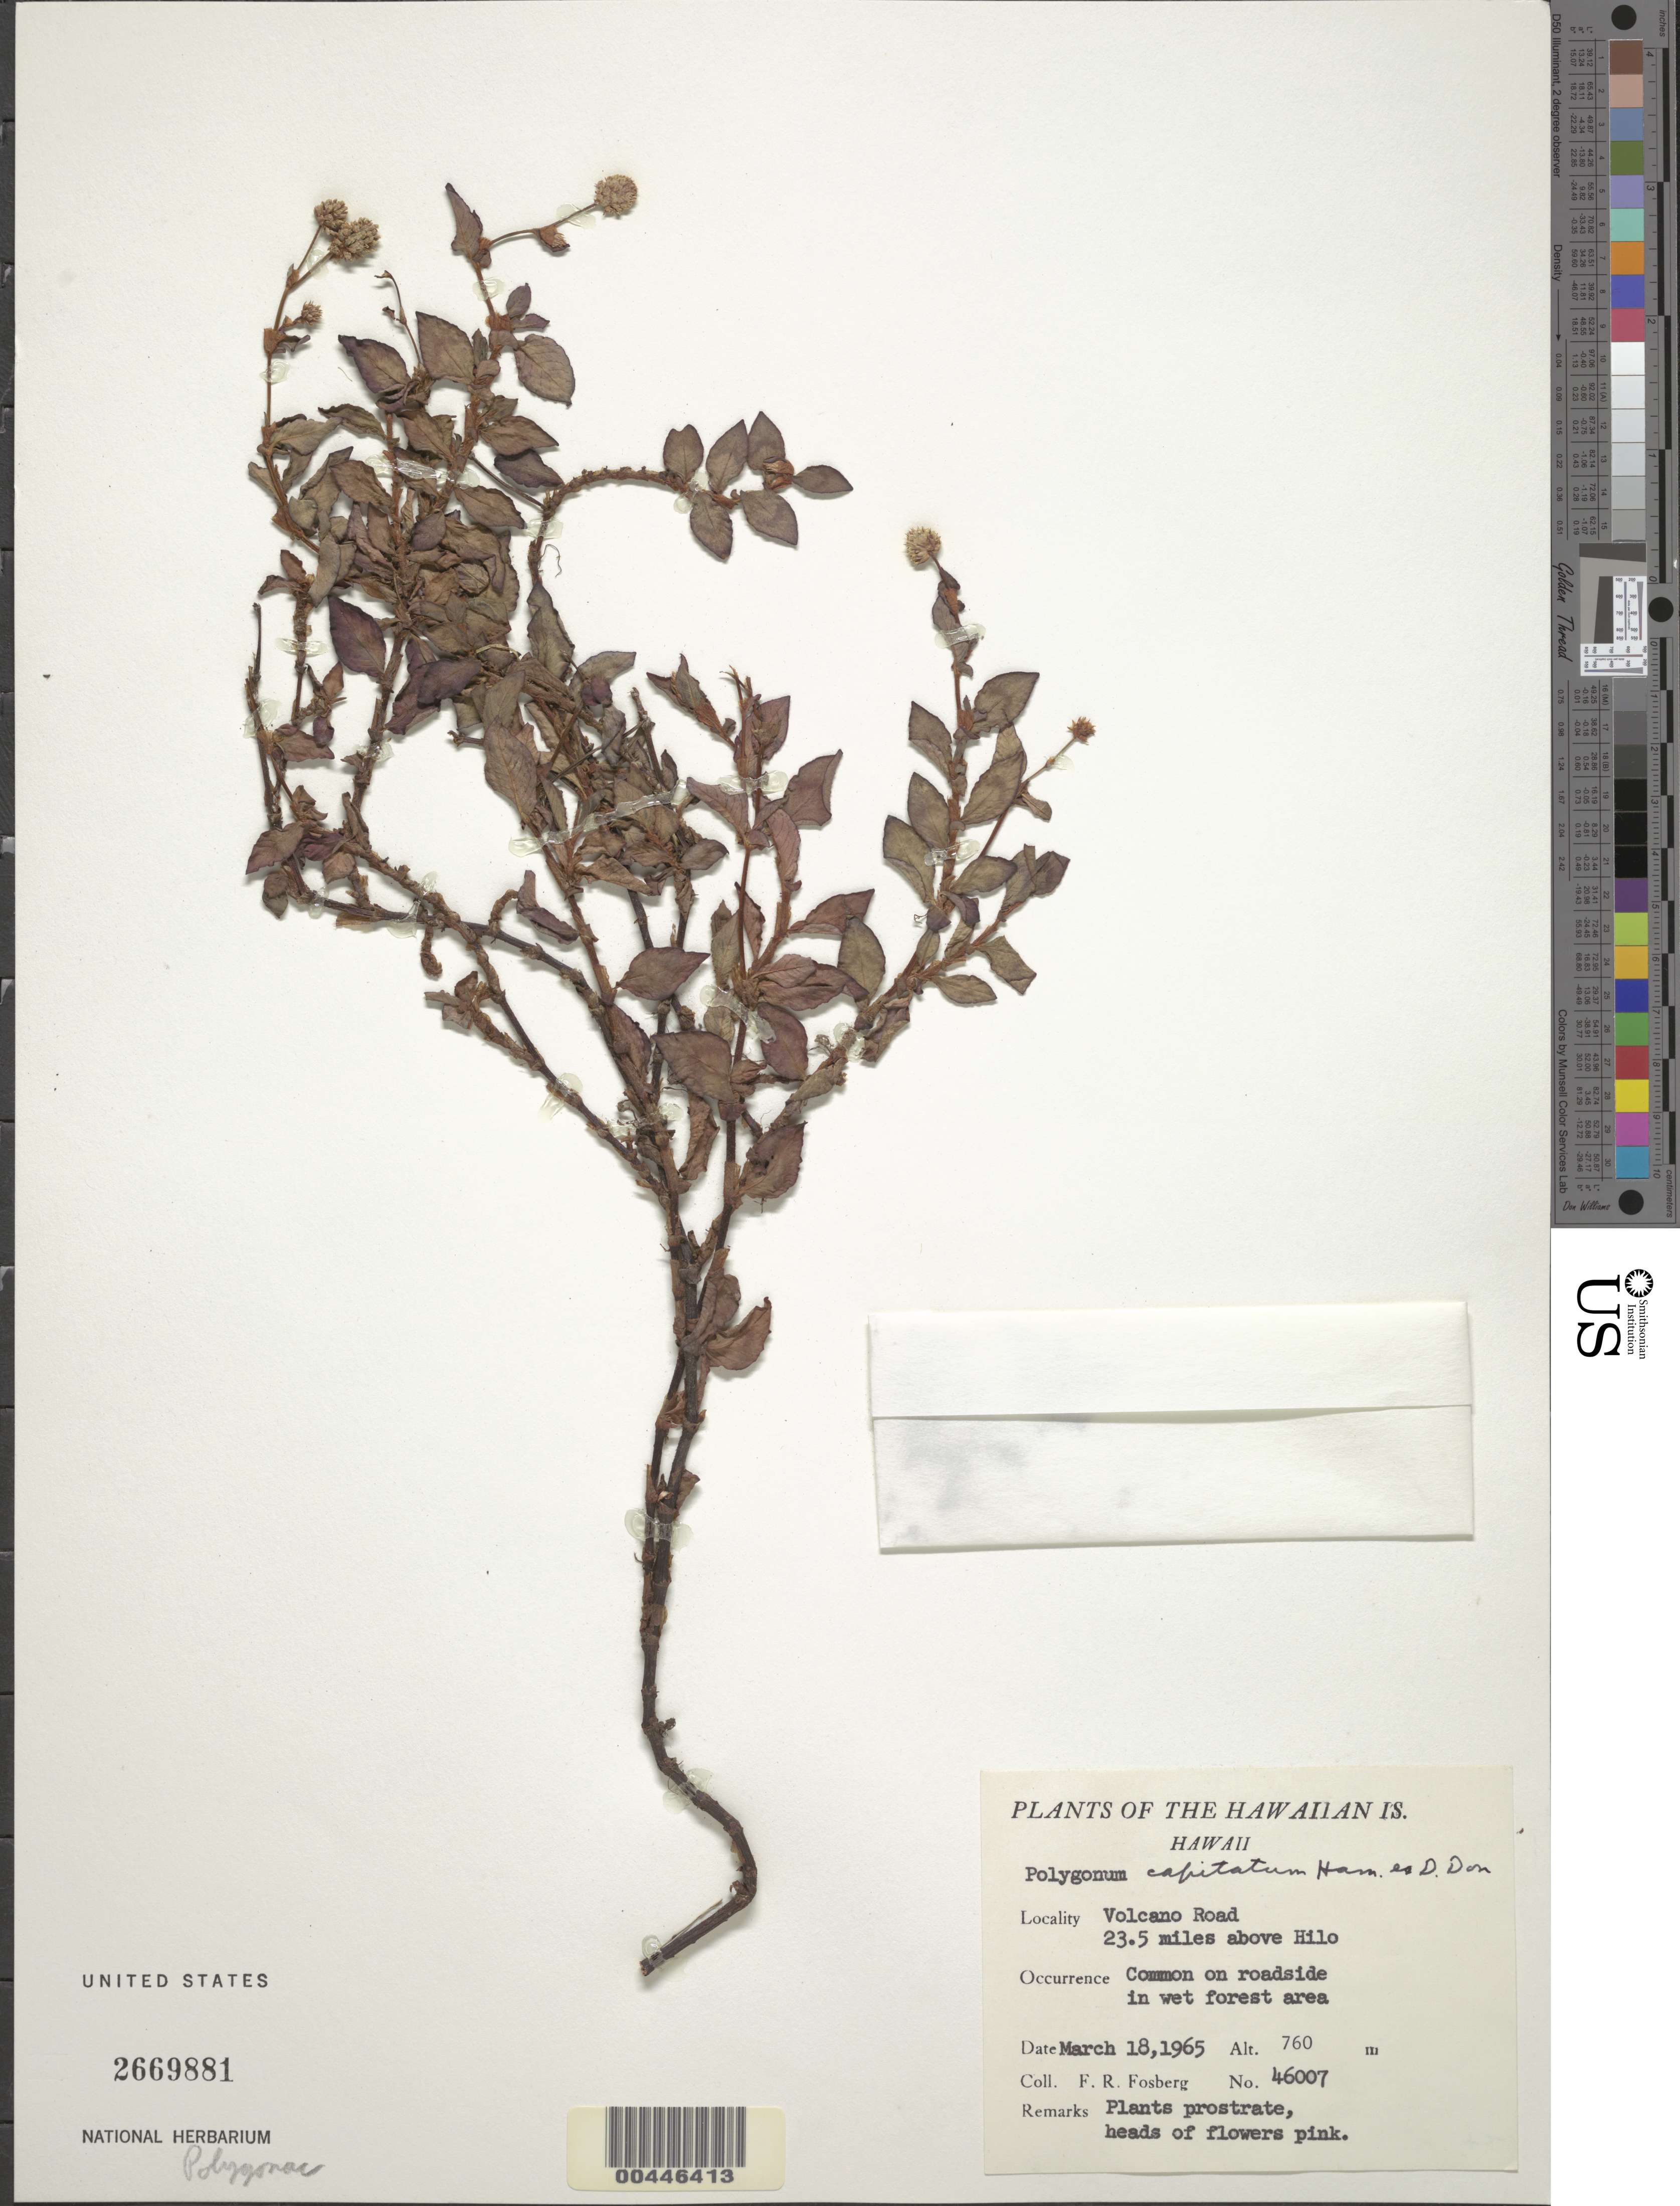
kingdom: Plantae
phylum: Tracheophyta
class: Magnoliopsida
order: Caryophyllales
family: Polygonaceae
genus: Persicaria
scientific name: Persicaria capitata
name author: (Buch.-Ham. ex D. Don) H. Gross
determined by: Wagner, W. L., (BOT), Smithsonian Institution - National Museum of Natural History (UNITED STATES)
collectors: F. R. Fosberg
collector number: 46007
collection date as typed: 18 Mar 1965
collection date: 1965-03-18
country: United States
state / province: Hawaii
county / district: Hawaii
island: Hawaii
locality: Volcano Rd, 23.5 mi above Hilo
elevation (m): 760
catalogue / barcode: US 2669881